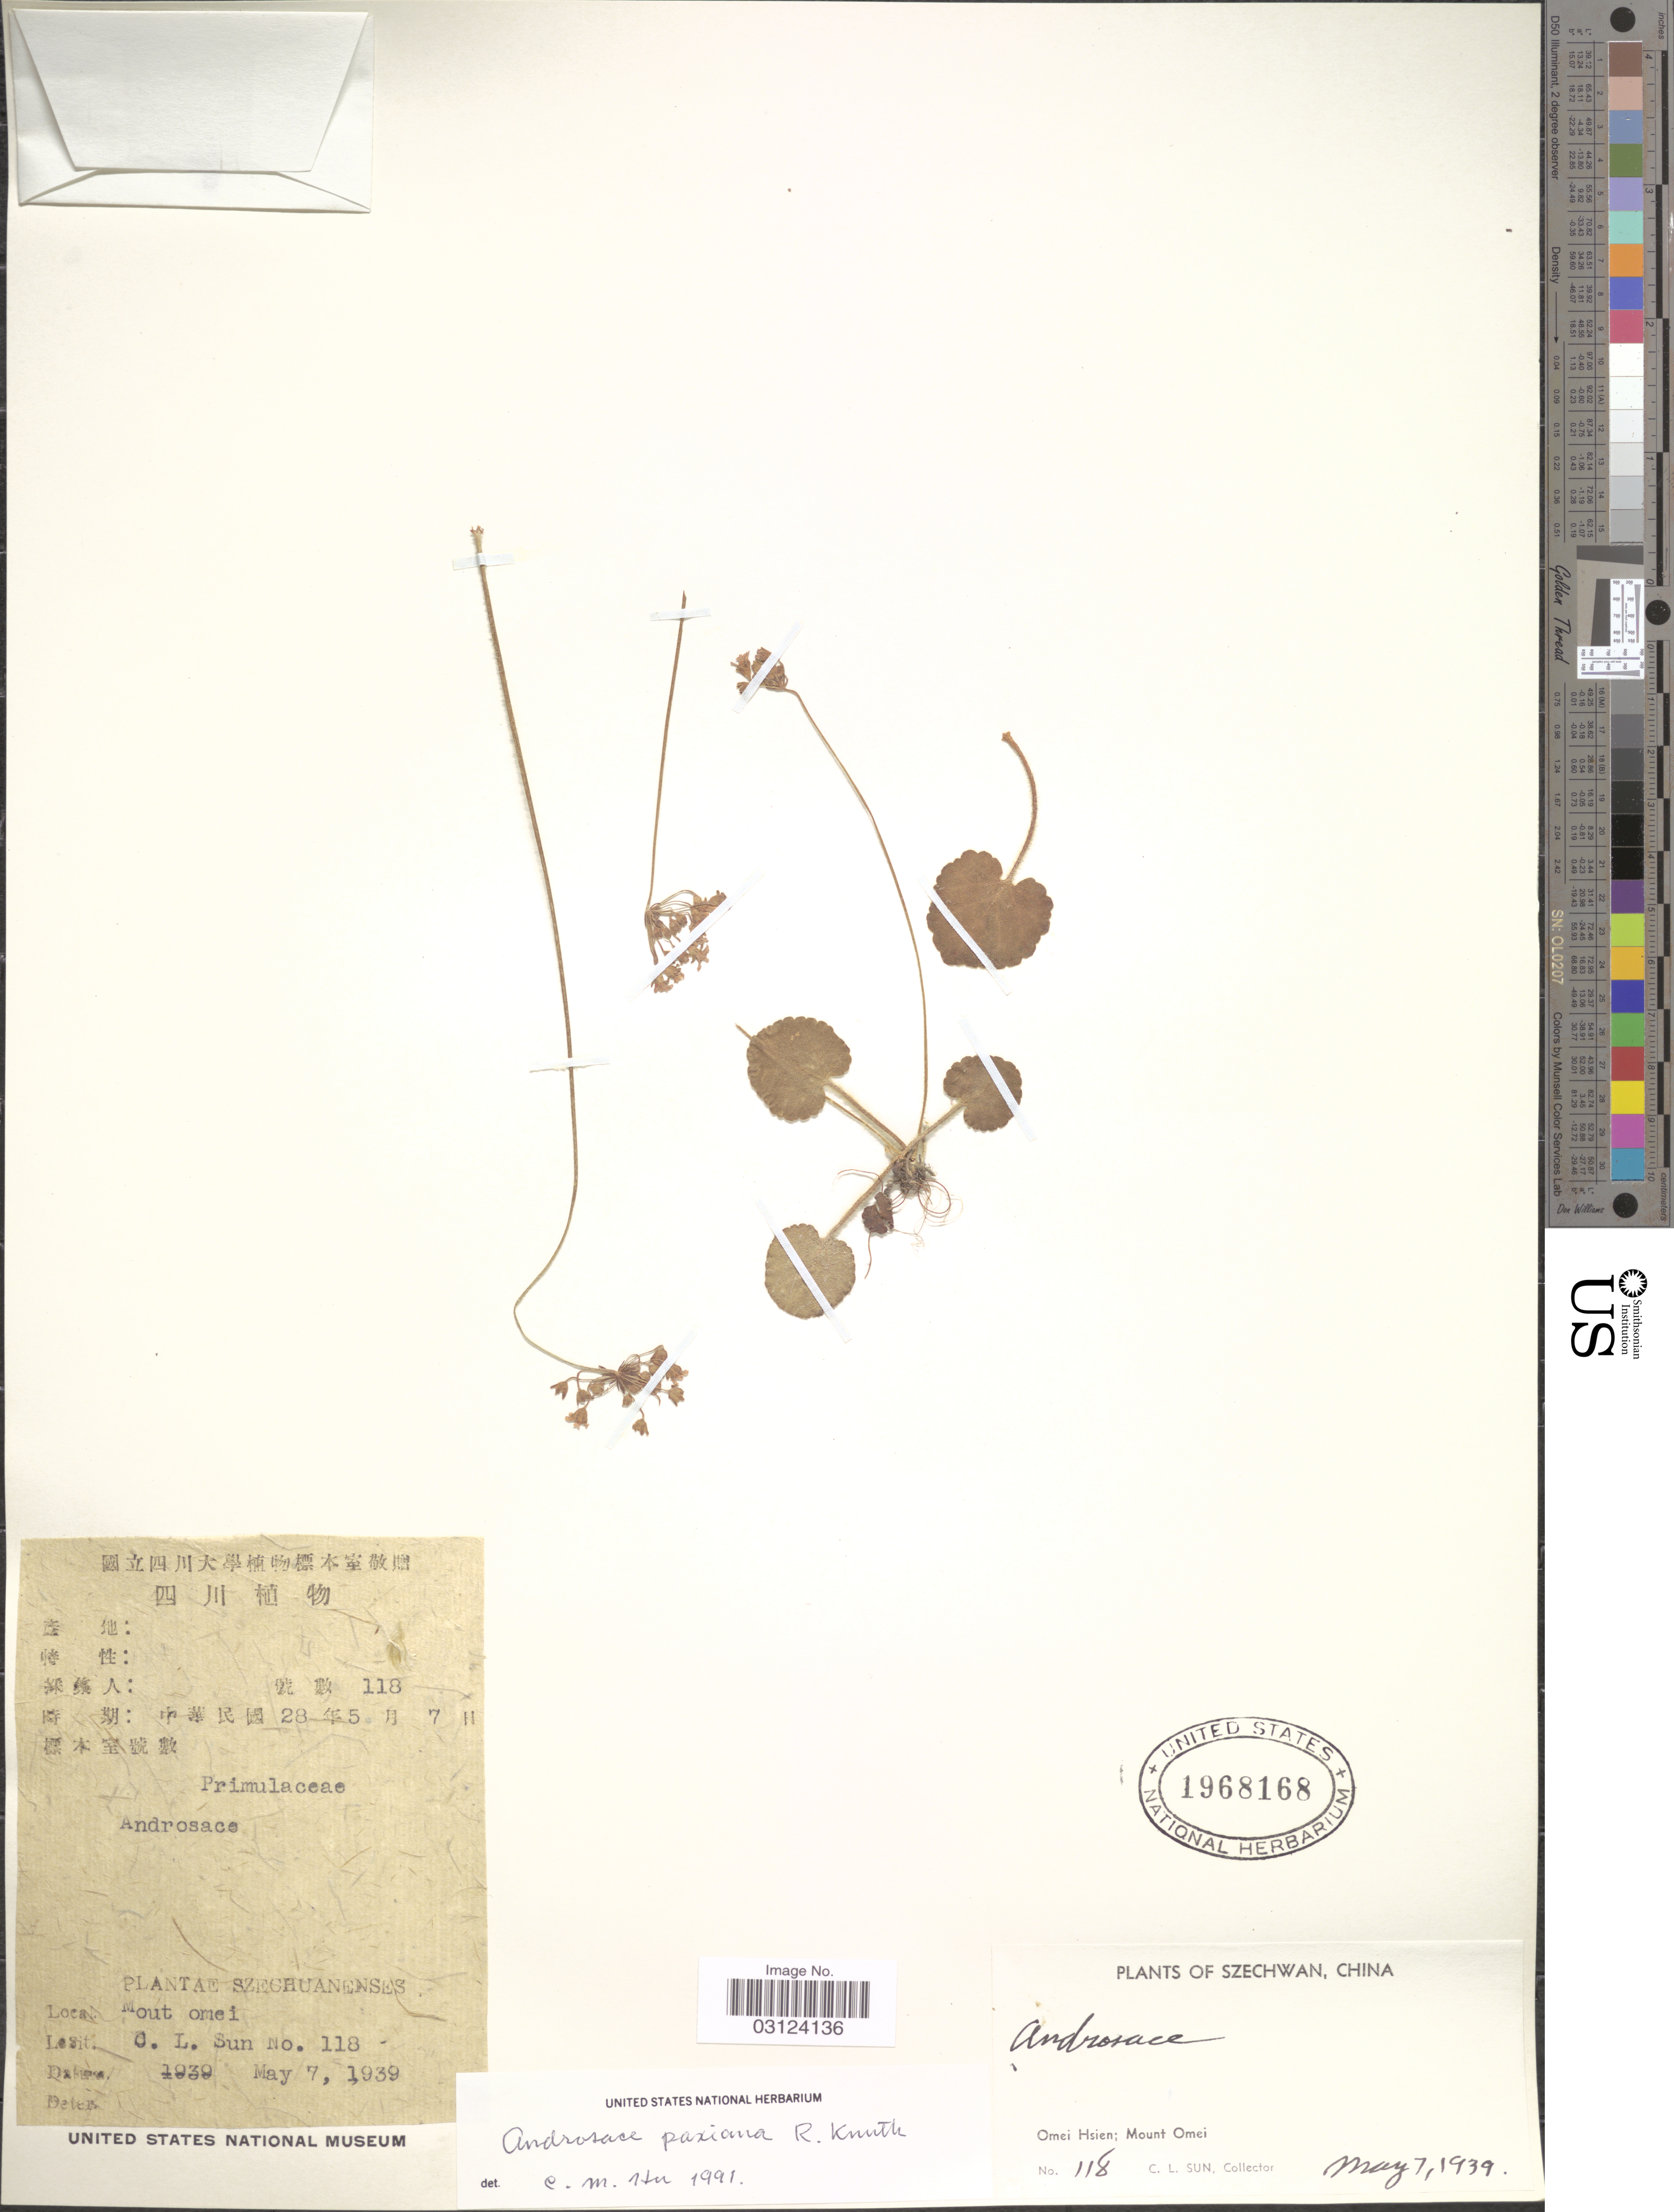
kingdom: Plantae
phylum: Tracheophyta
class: Magnoliopsida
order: Ericales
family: Primulaceae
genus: Androsace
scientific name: Androsace paxiana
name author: R. Knuth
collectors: C. Sun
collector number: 118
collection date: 1939-05-07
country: China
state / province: Sichuan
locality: Szechuanenses, Omei Hsien: Mount Omei.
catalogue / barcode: US 1968168